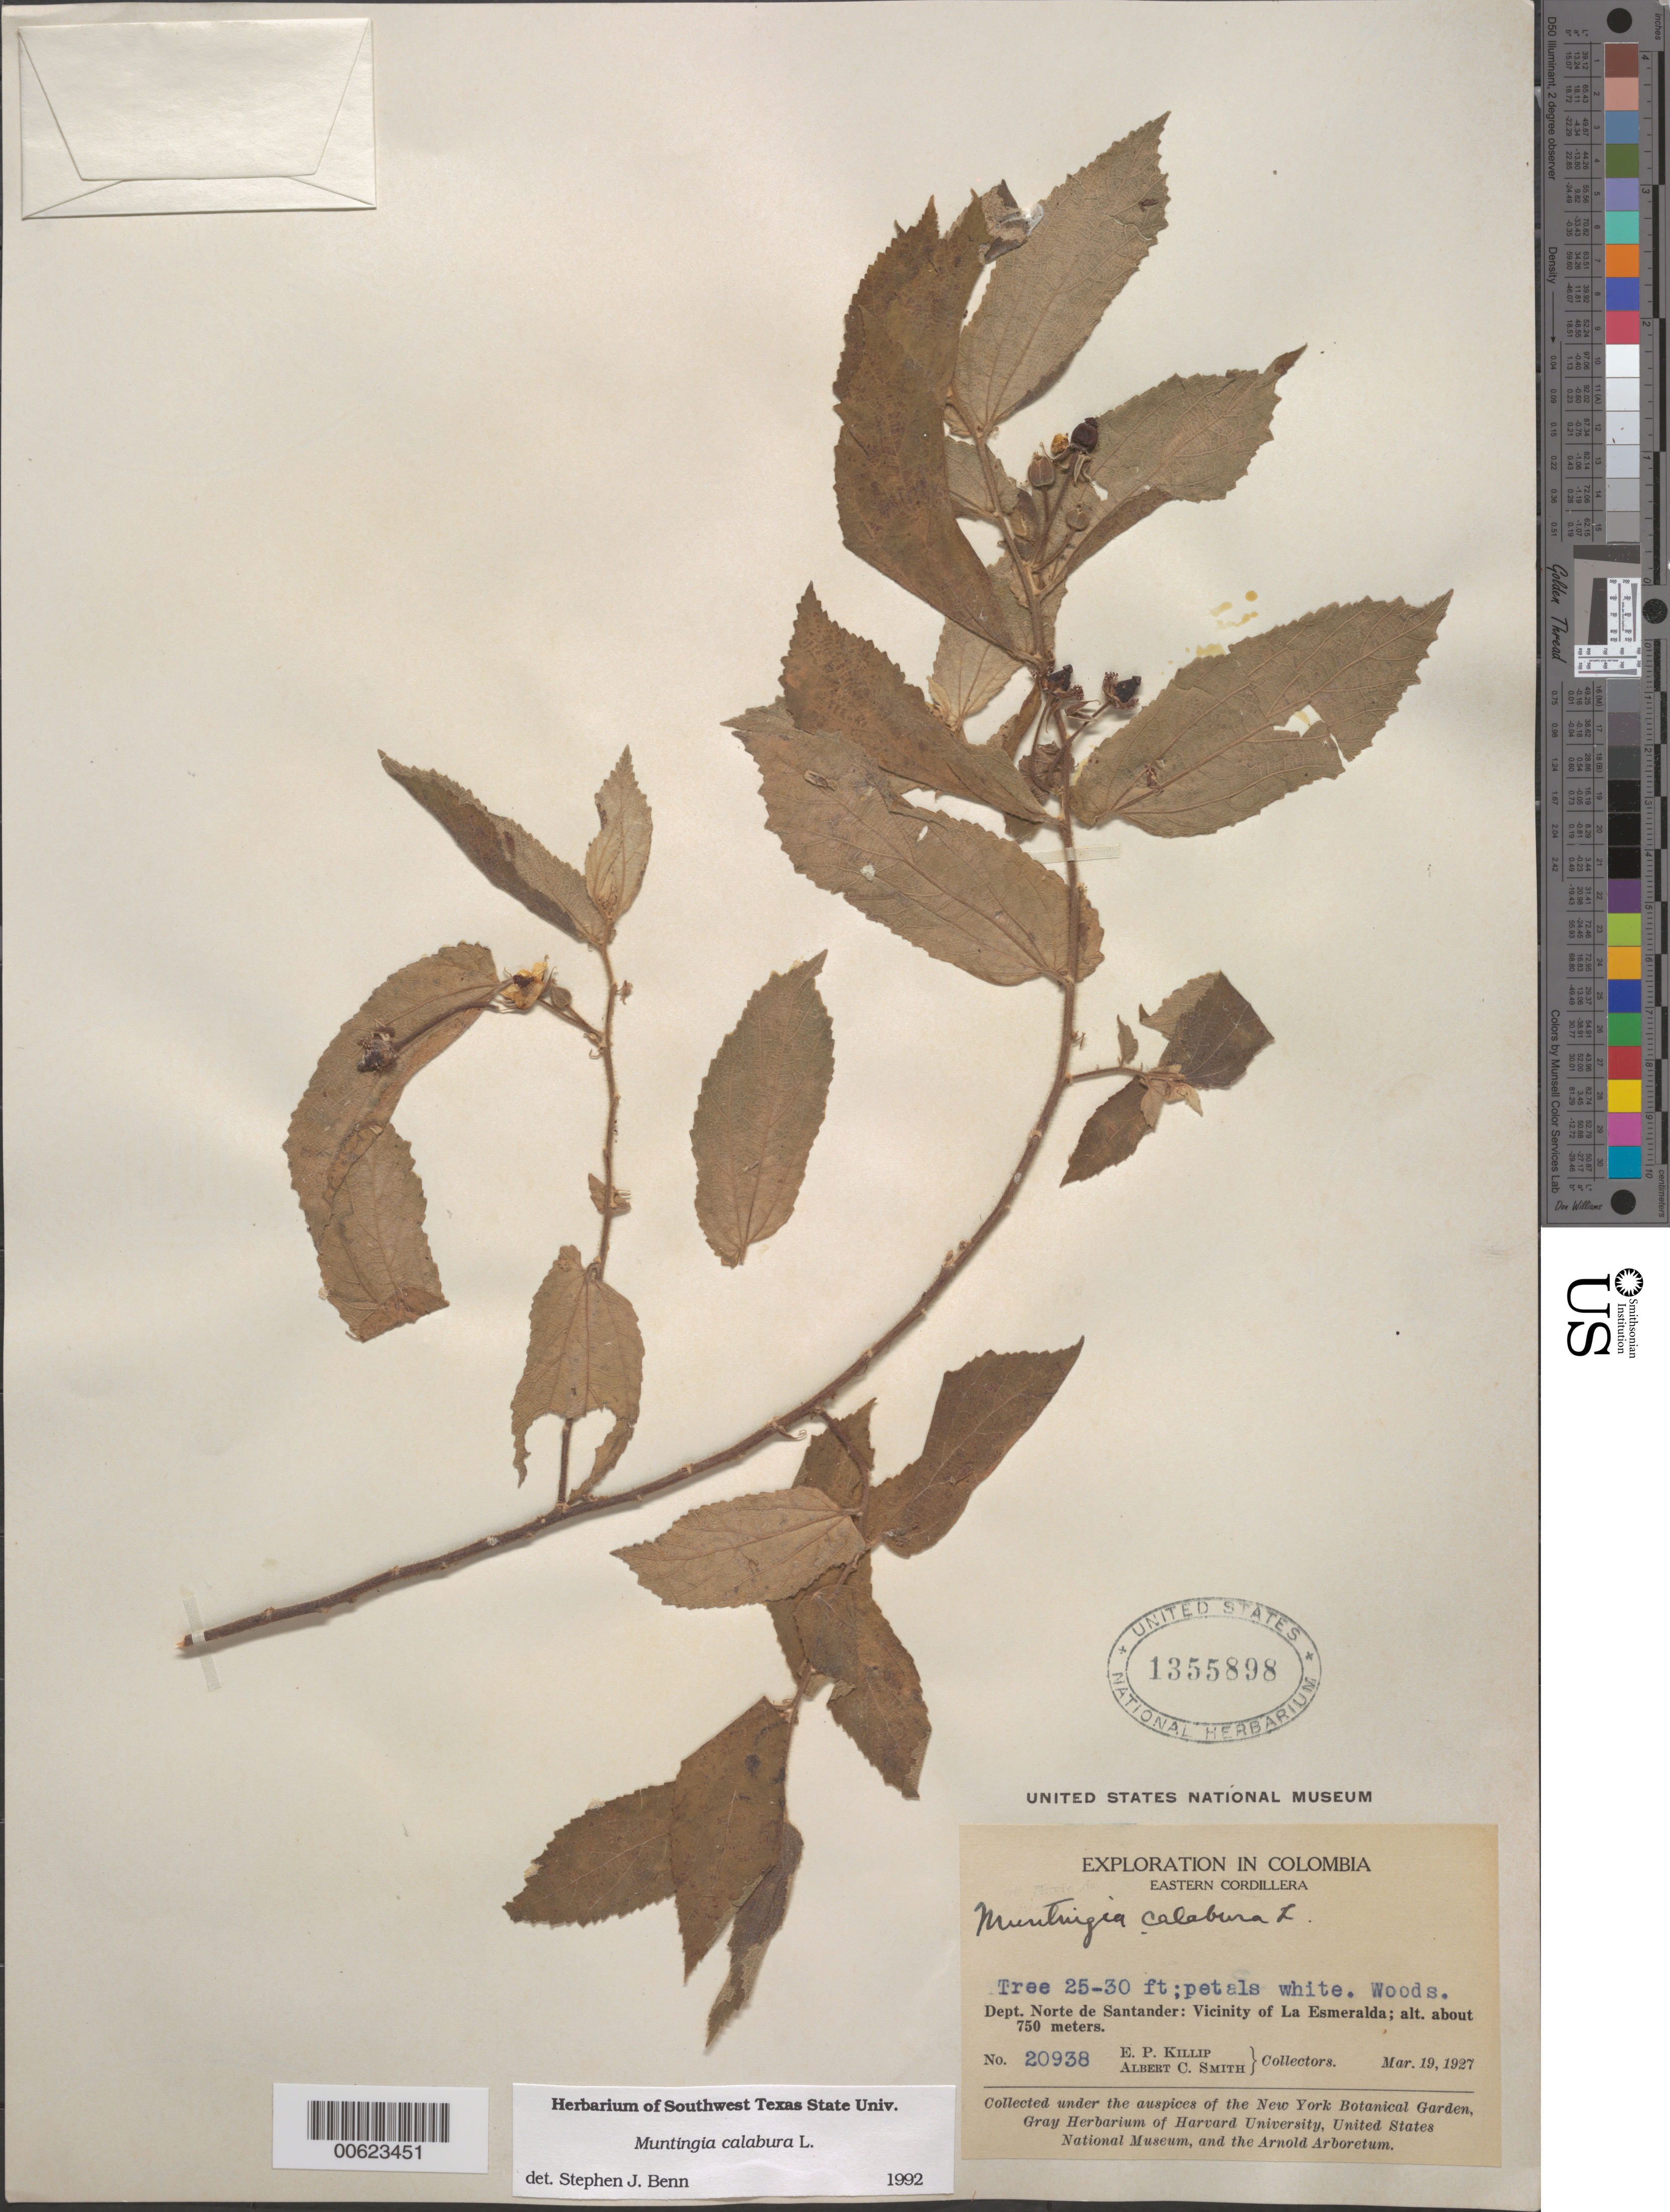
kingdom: Plantae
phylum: Tracheophyta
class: Magnoliopsida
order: Malvales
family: Muntingiaceae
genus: Muntingia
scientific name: Muntingia calabura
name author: L.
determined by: Benn, S. J.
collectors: E. P. Killip & A. C. Smith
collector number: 20938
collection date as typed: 19 Mar 1927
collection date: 1927-03-19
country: Colombia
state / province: Norte de Santander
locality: Vicinity of Esmeralda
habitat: Woods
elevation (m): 750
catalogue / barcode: US 1355898